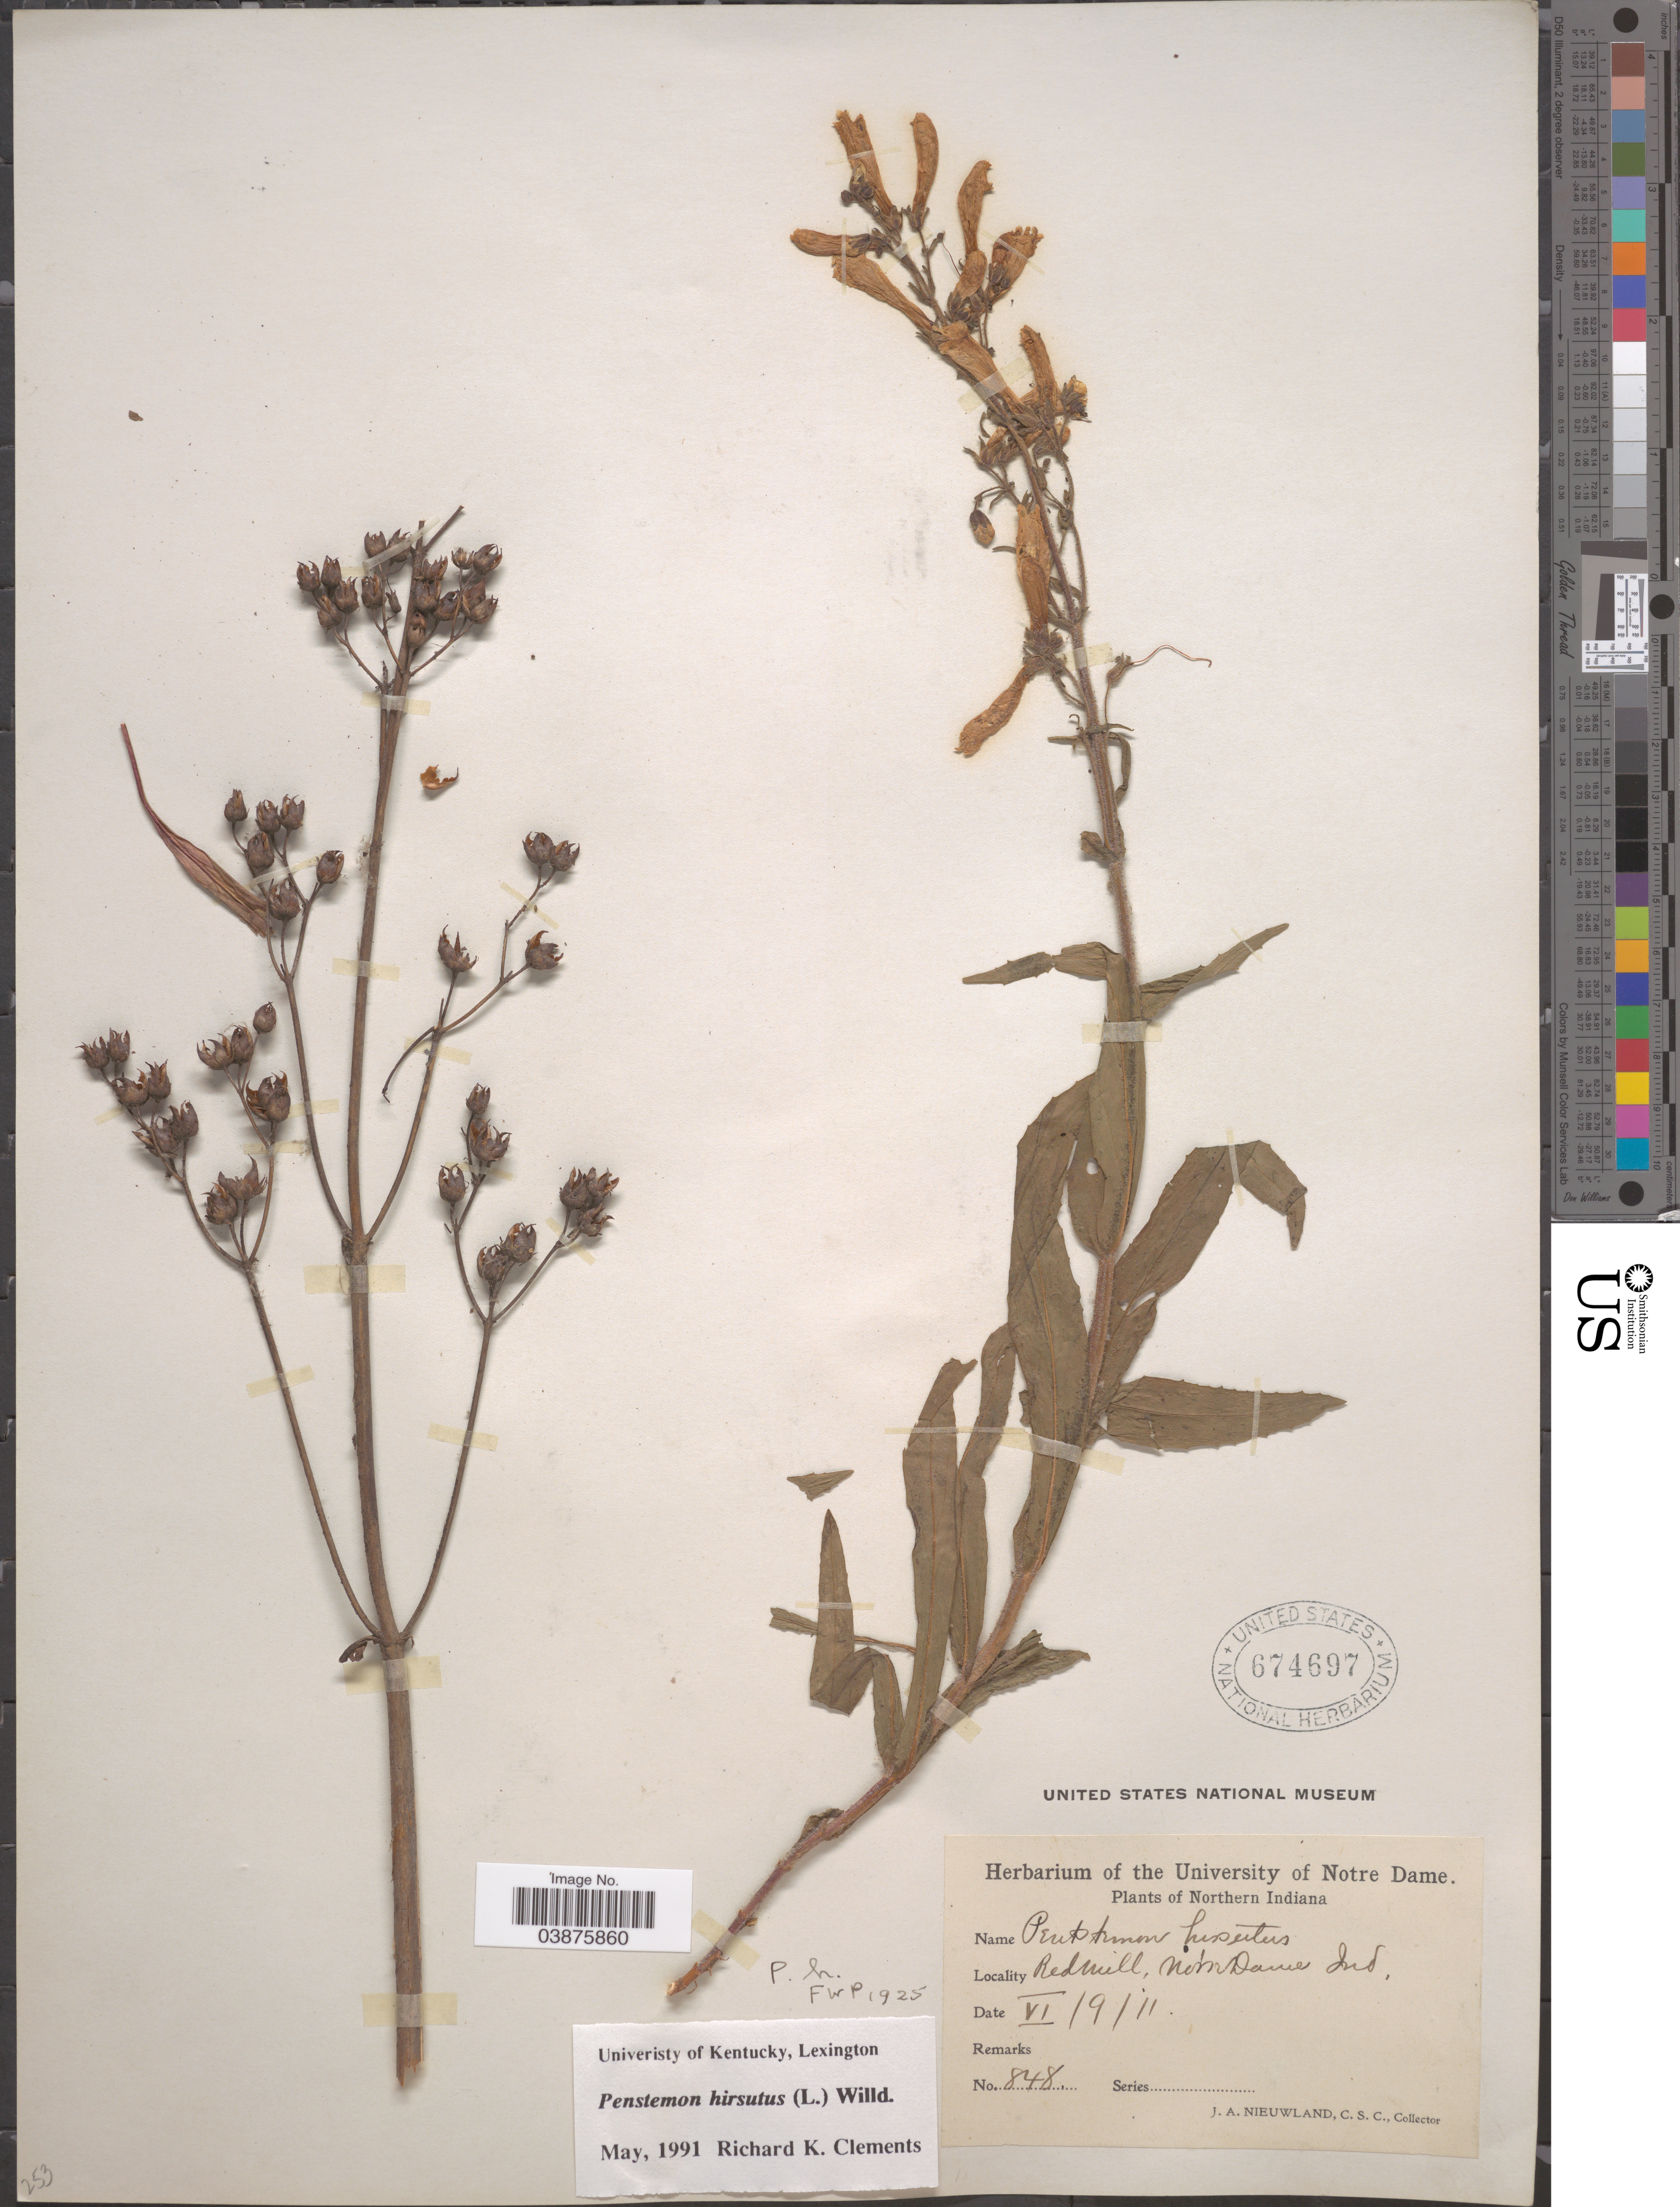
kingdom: Plantae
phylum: Tracheophyta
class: Magnoliopsida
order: Lamiales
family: Plantaginaceae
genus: Penstemon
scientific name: Penstemon hirsutus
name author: (L.) Willd.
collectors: J. A. Nieuwland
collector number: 848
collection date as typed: Transcribed d/m/y: 9/6/11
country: United States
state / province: Indiana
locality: Northern Indiana. Redmill, Notre Dame.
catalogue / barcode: US 674697